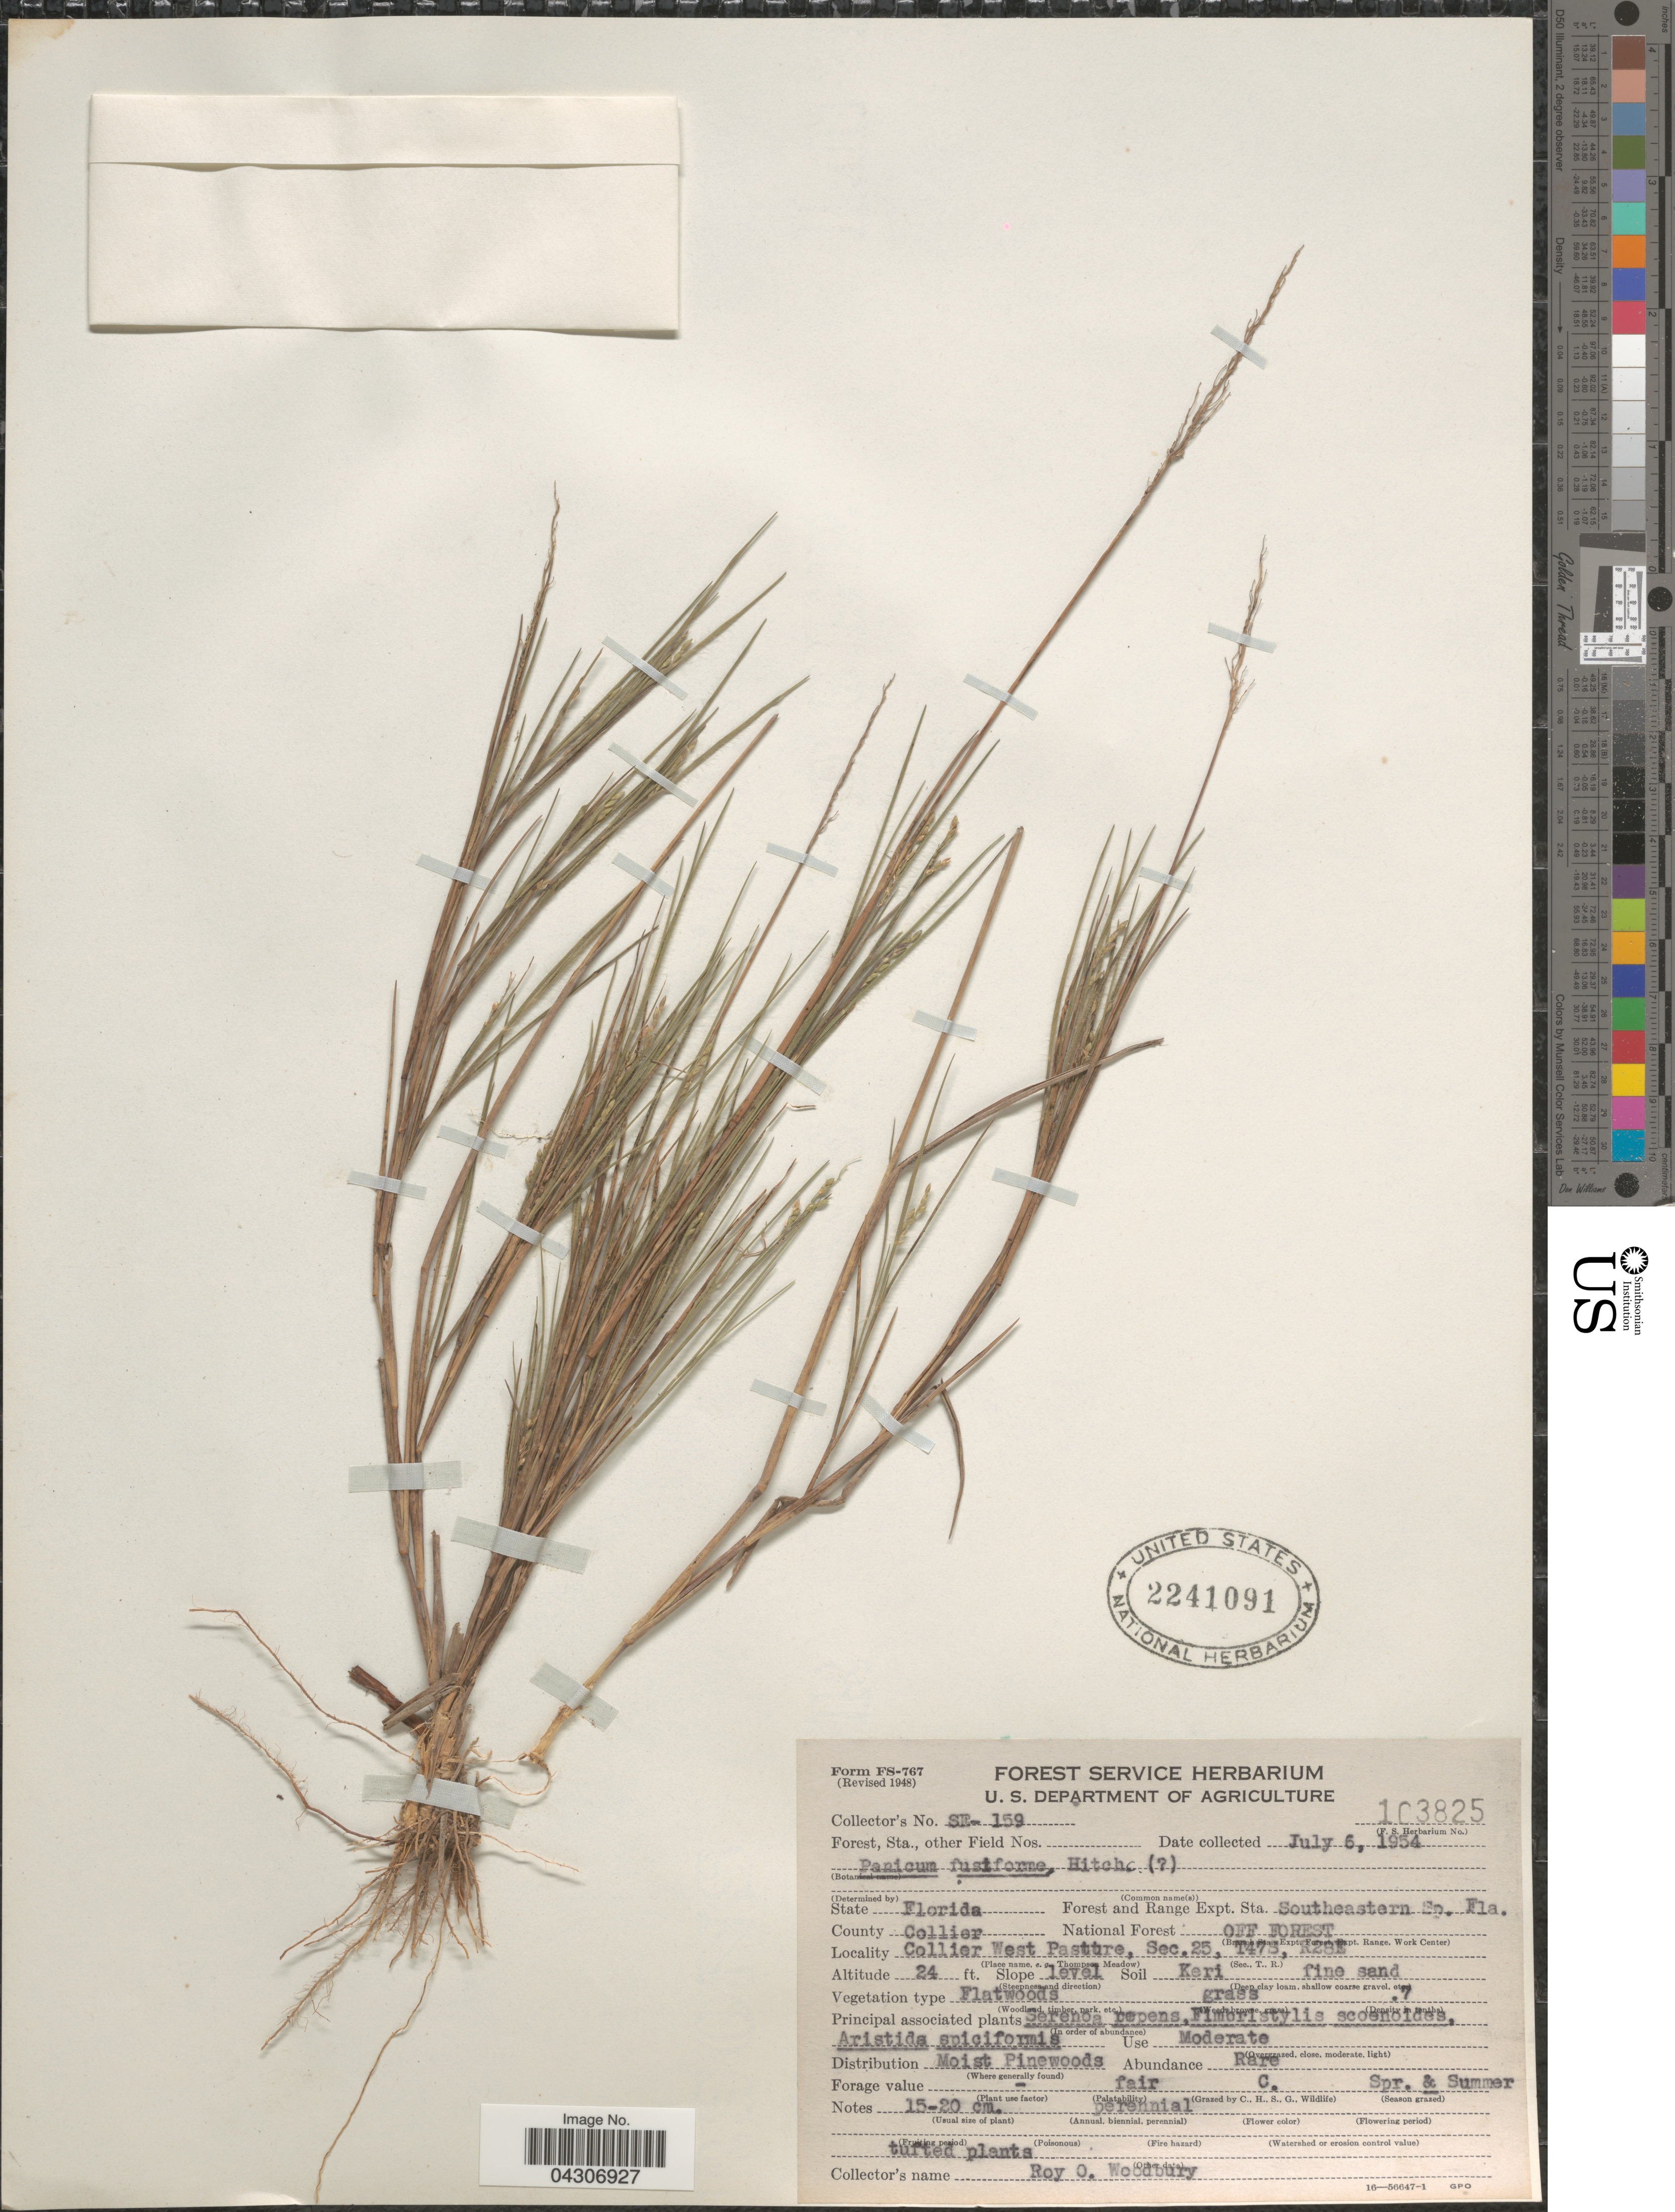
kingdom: Plantae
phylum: Tracheophyta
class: Liliopsida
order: Poales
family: Poaceae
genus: Dichanthelium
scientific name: Dichanthelium aciculare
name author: (Desv. ex Poir.) Gould & C.A. Clark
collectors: R. Woodbury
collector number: SE-159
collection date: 1954-07-06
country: United States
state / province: Florida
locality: Forest and Range Expt. Sta. Southeastern So. County Collier. National Forest Off Forest. Collier West Pasture, Sec. 25, T47S, R28E.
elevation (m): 7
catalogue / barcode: US 2241091